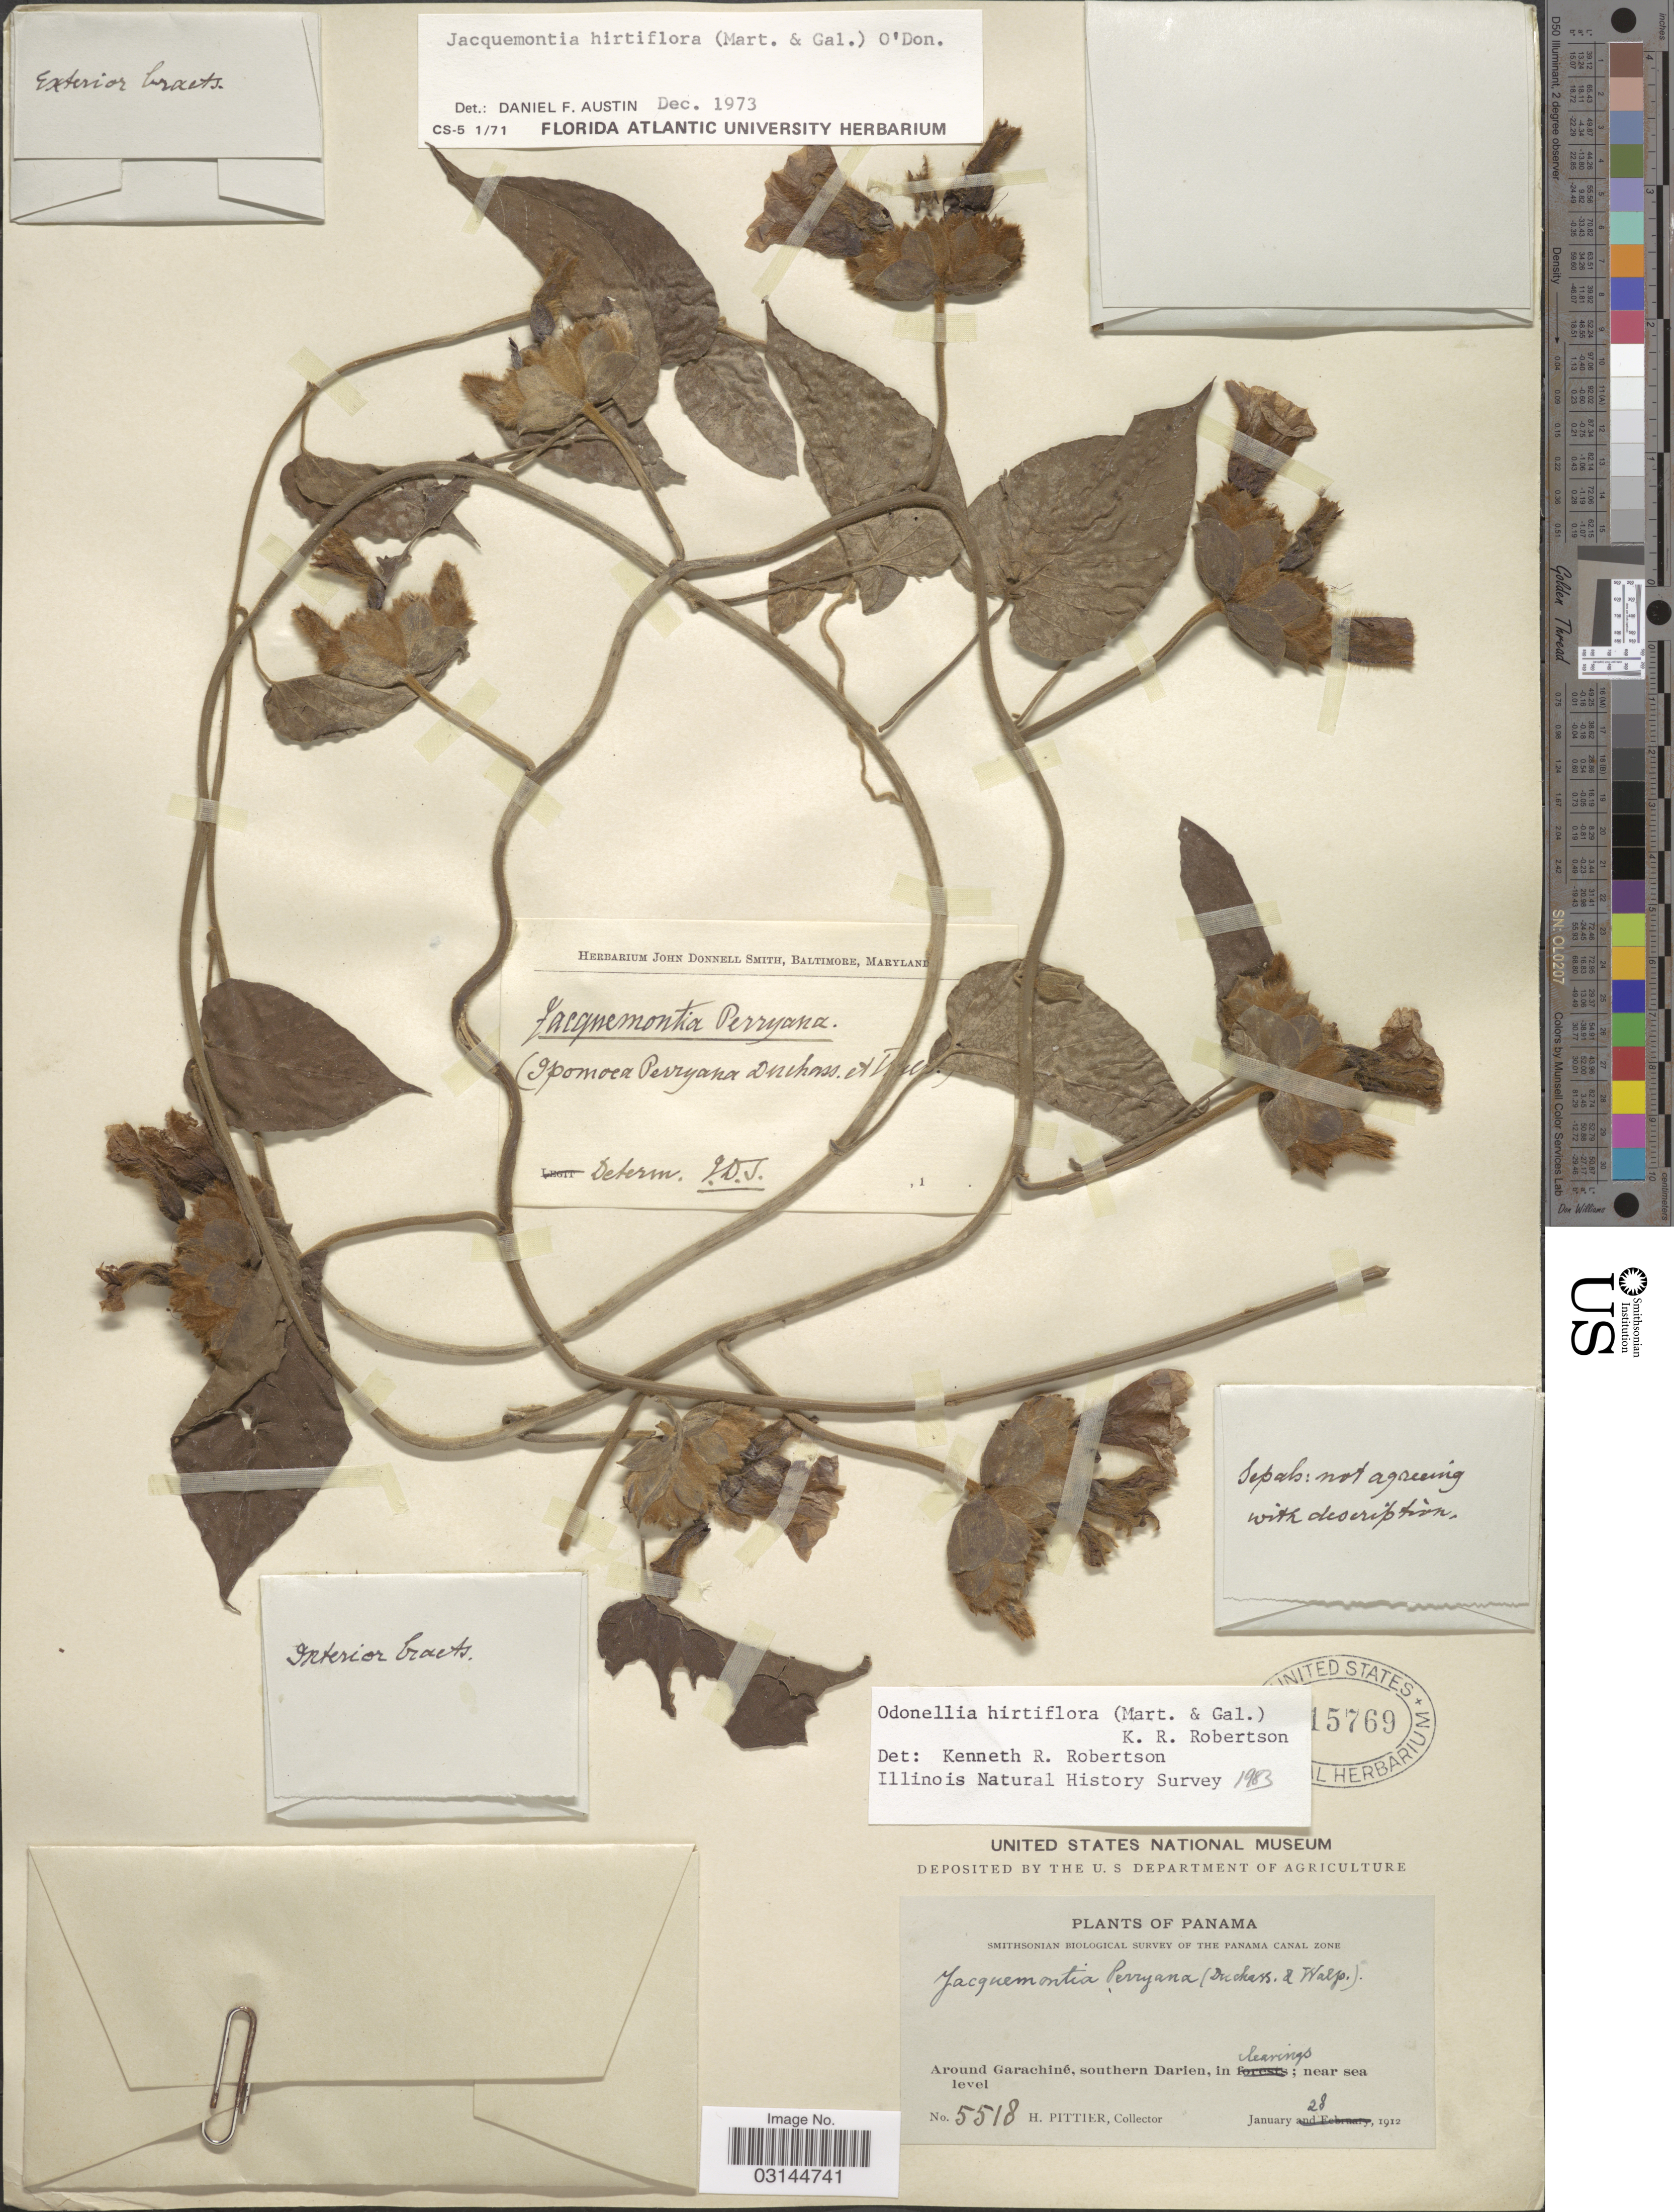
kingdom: Plantae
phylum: Tracheophyta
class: Magnoliopsida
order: Solanales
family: Convolvulaceae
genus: Odonellia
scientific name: Odonellia hirtiflora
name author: (M. Martens & Galeotti) K.R. Robertson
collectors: H. F. Pittier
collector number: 5518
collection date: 1912-01-28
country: Panama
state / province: Darién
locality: Around Garachiné, southern Darien.